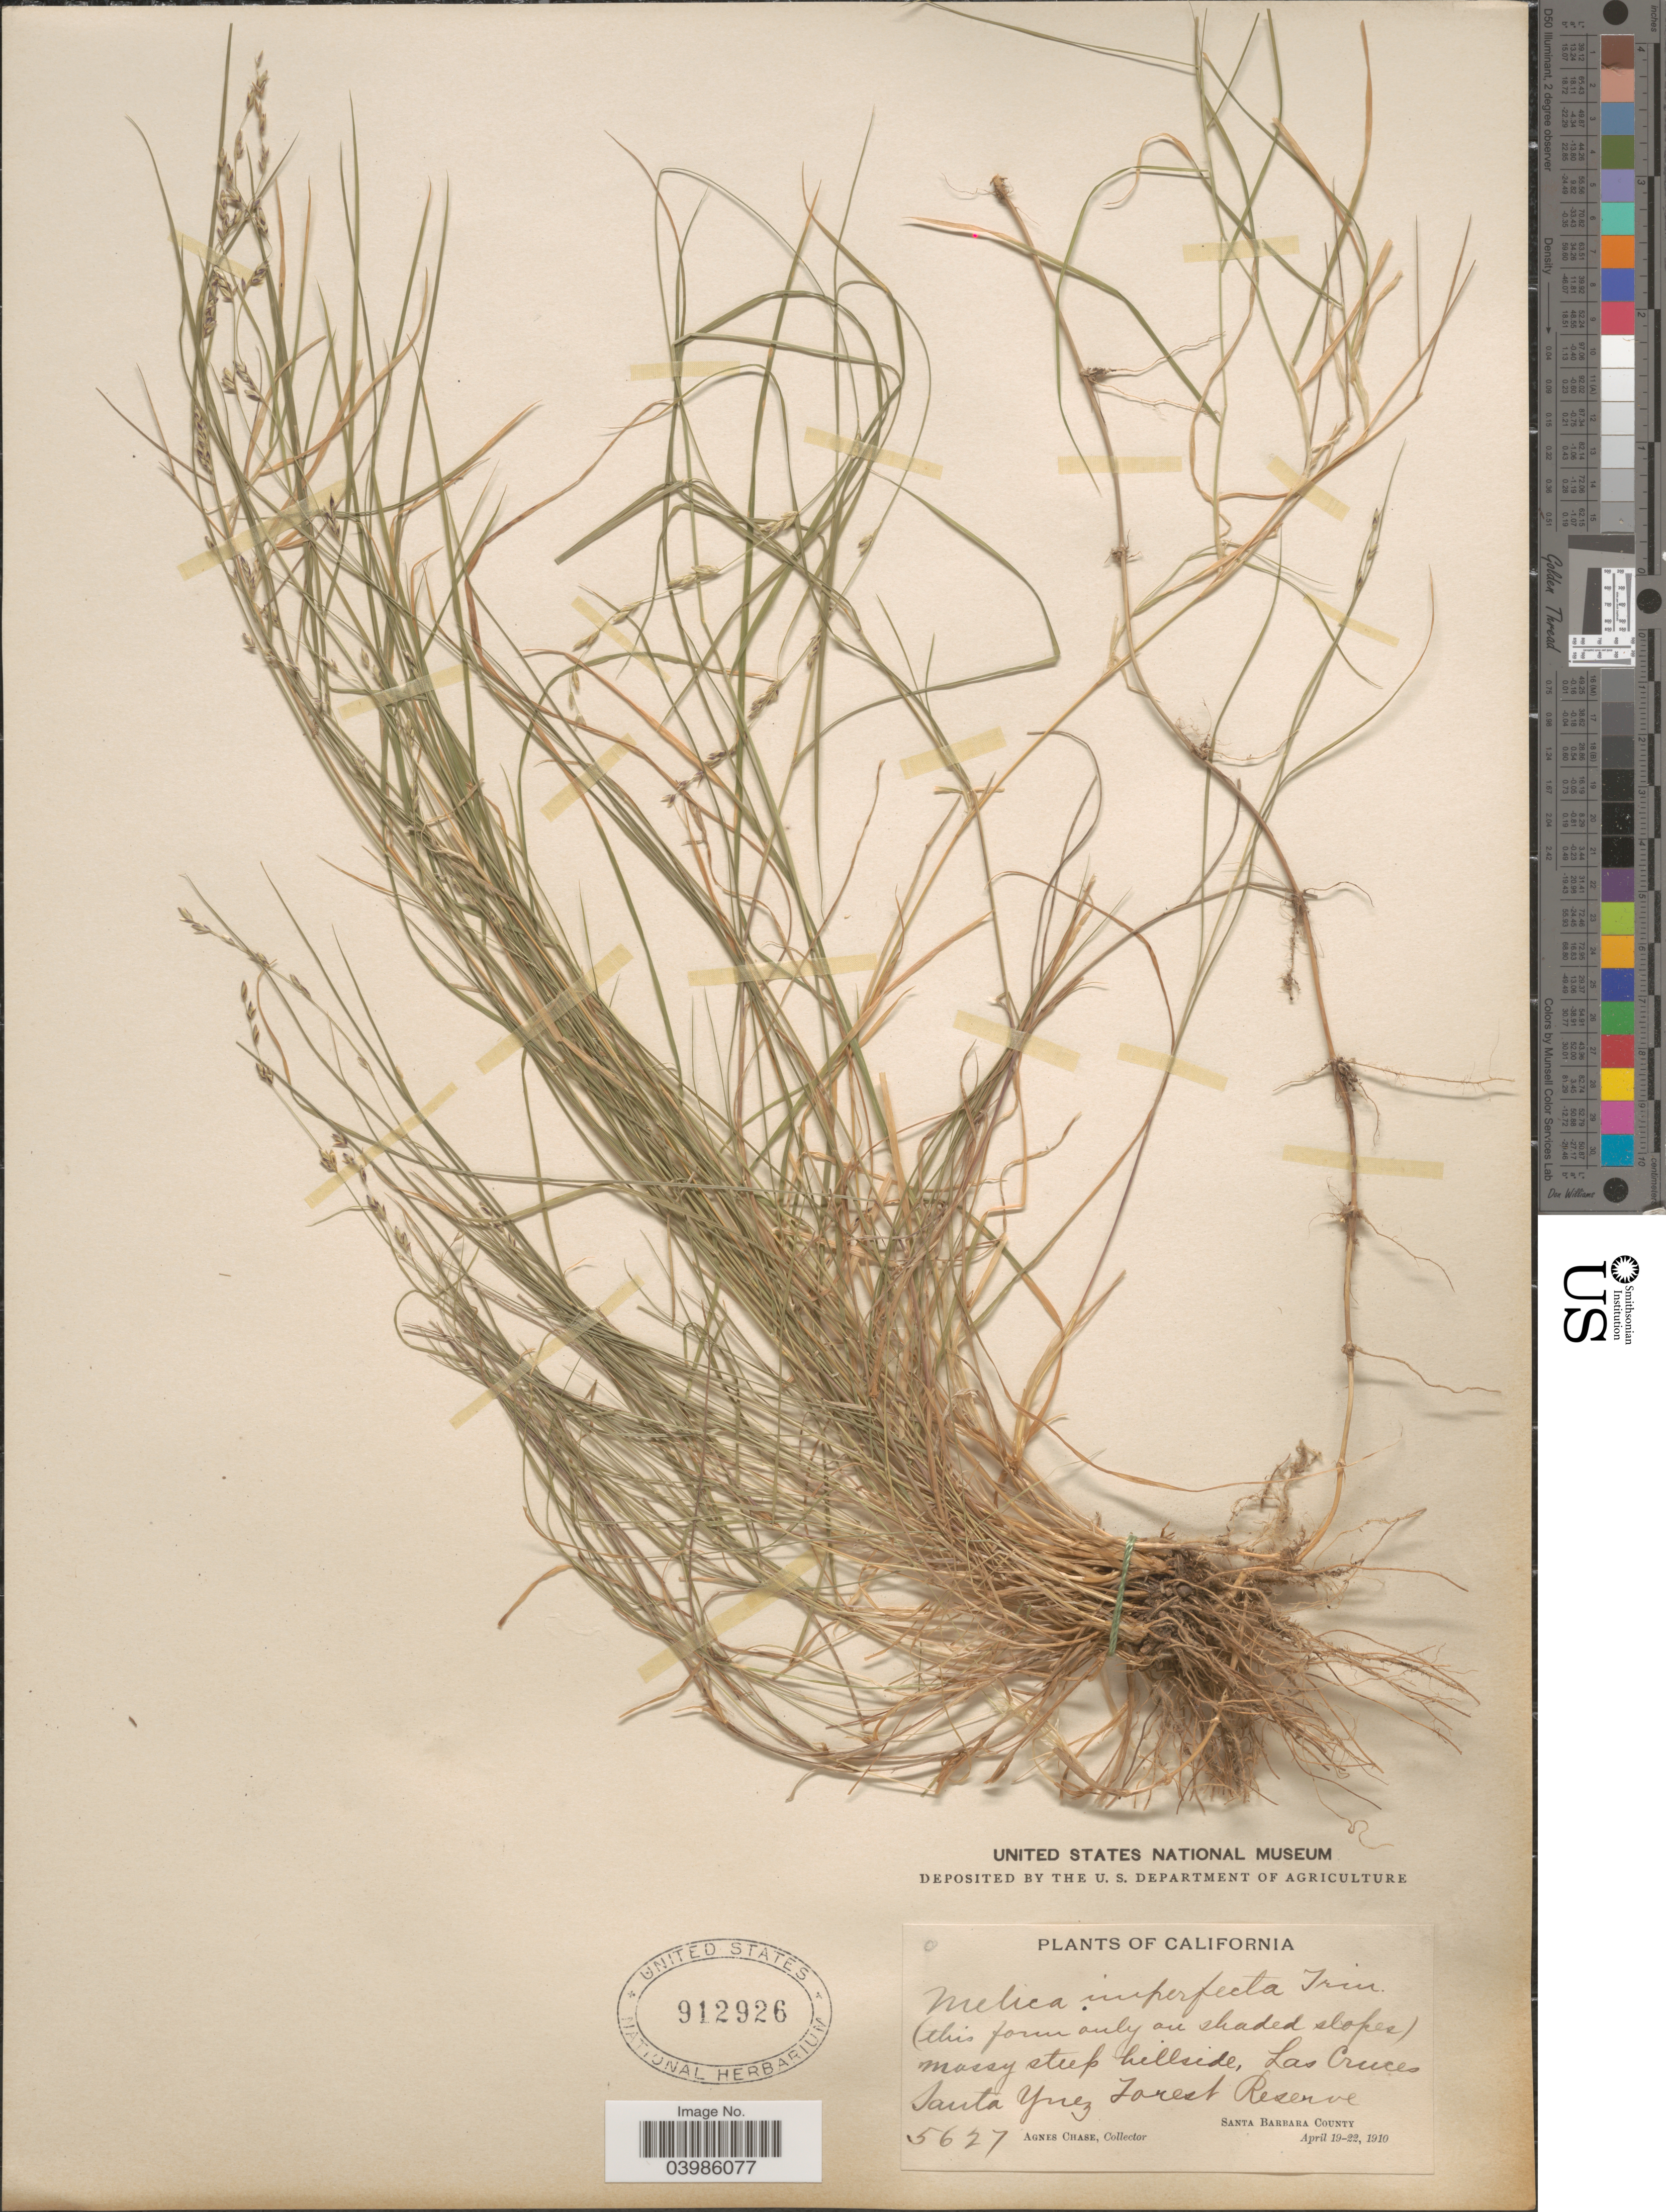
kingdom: Plantae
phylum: Tracheophyta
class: Liliopsida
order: Poales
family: Poaceae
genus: Melica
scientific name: Melica imperfecta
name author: Trin.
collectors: A. Chase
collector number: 5627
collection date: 1910-04-19/1910-04-22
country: United States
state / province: California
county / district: Santa Barbara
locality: Las Cruces. Santa Ynez Forest Reserve. Santa Barbara County.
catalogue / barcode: US 912926